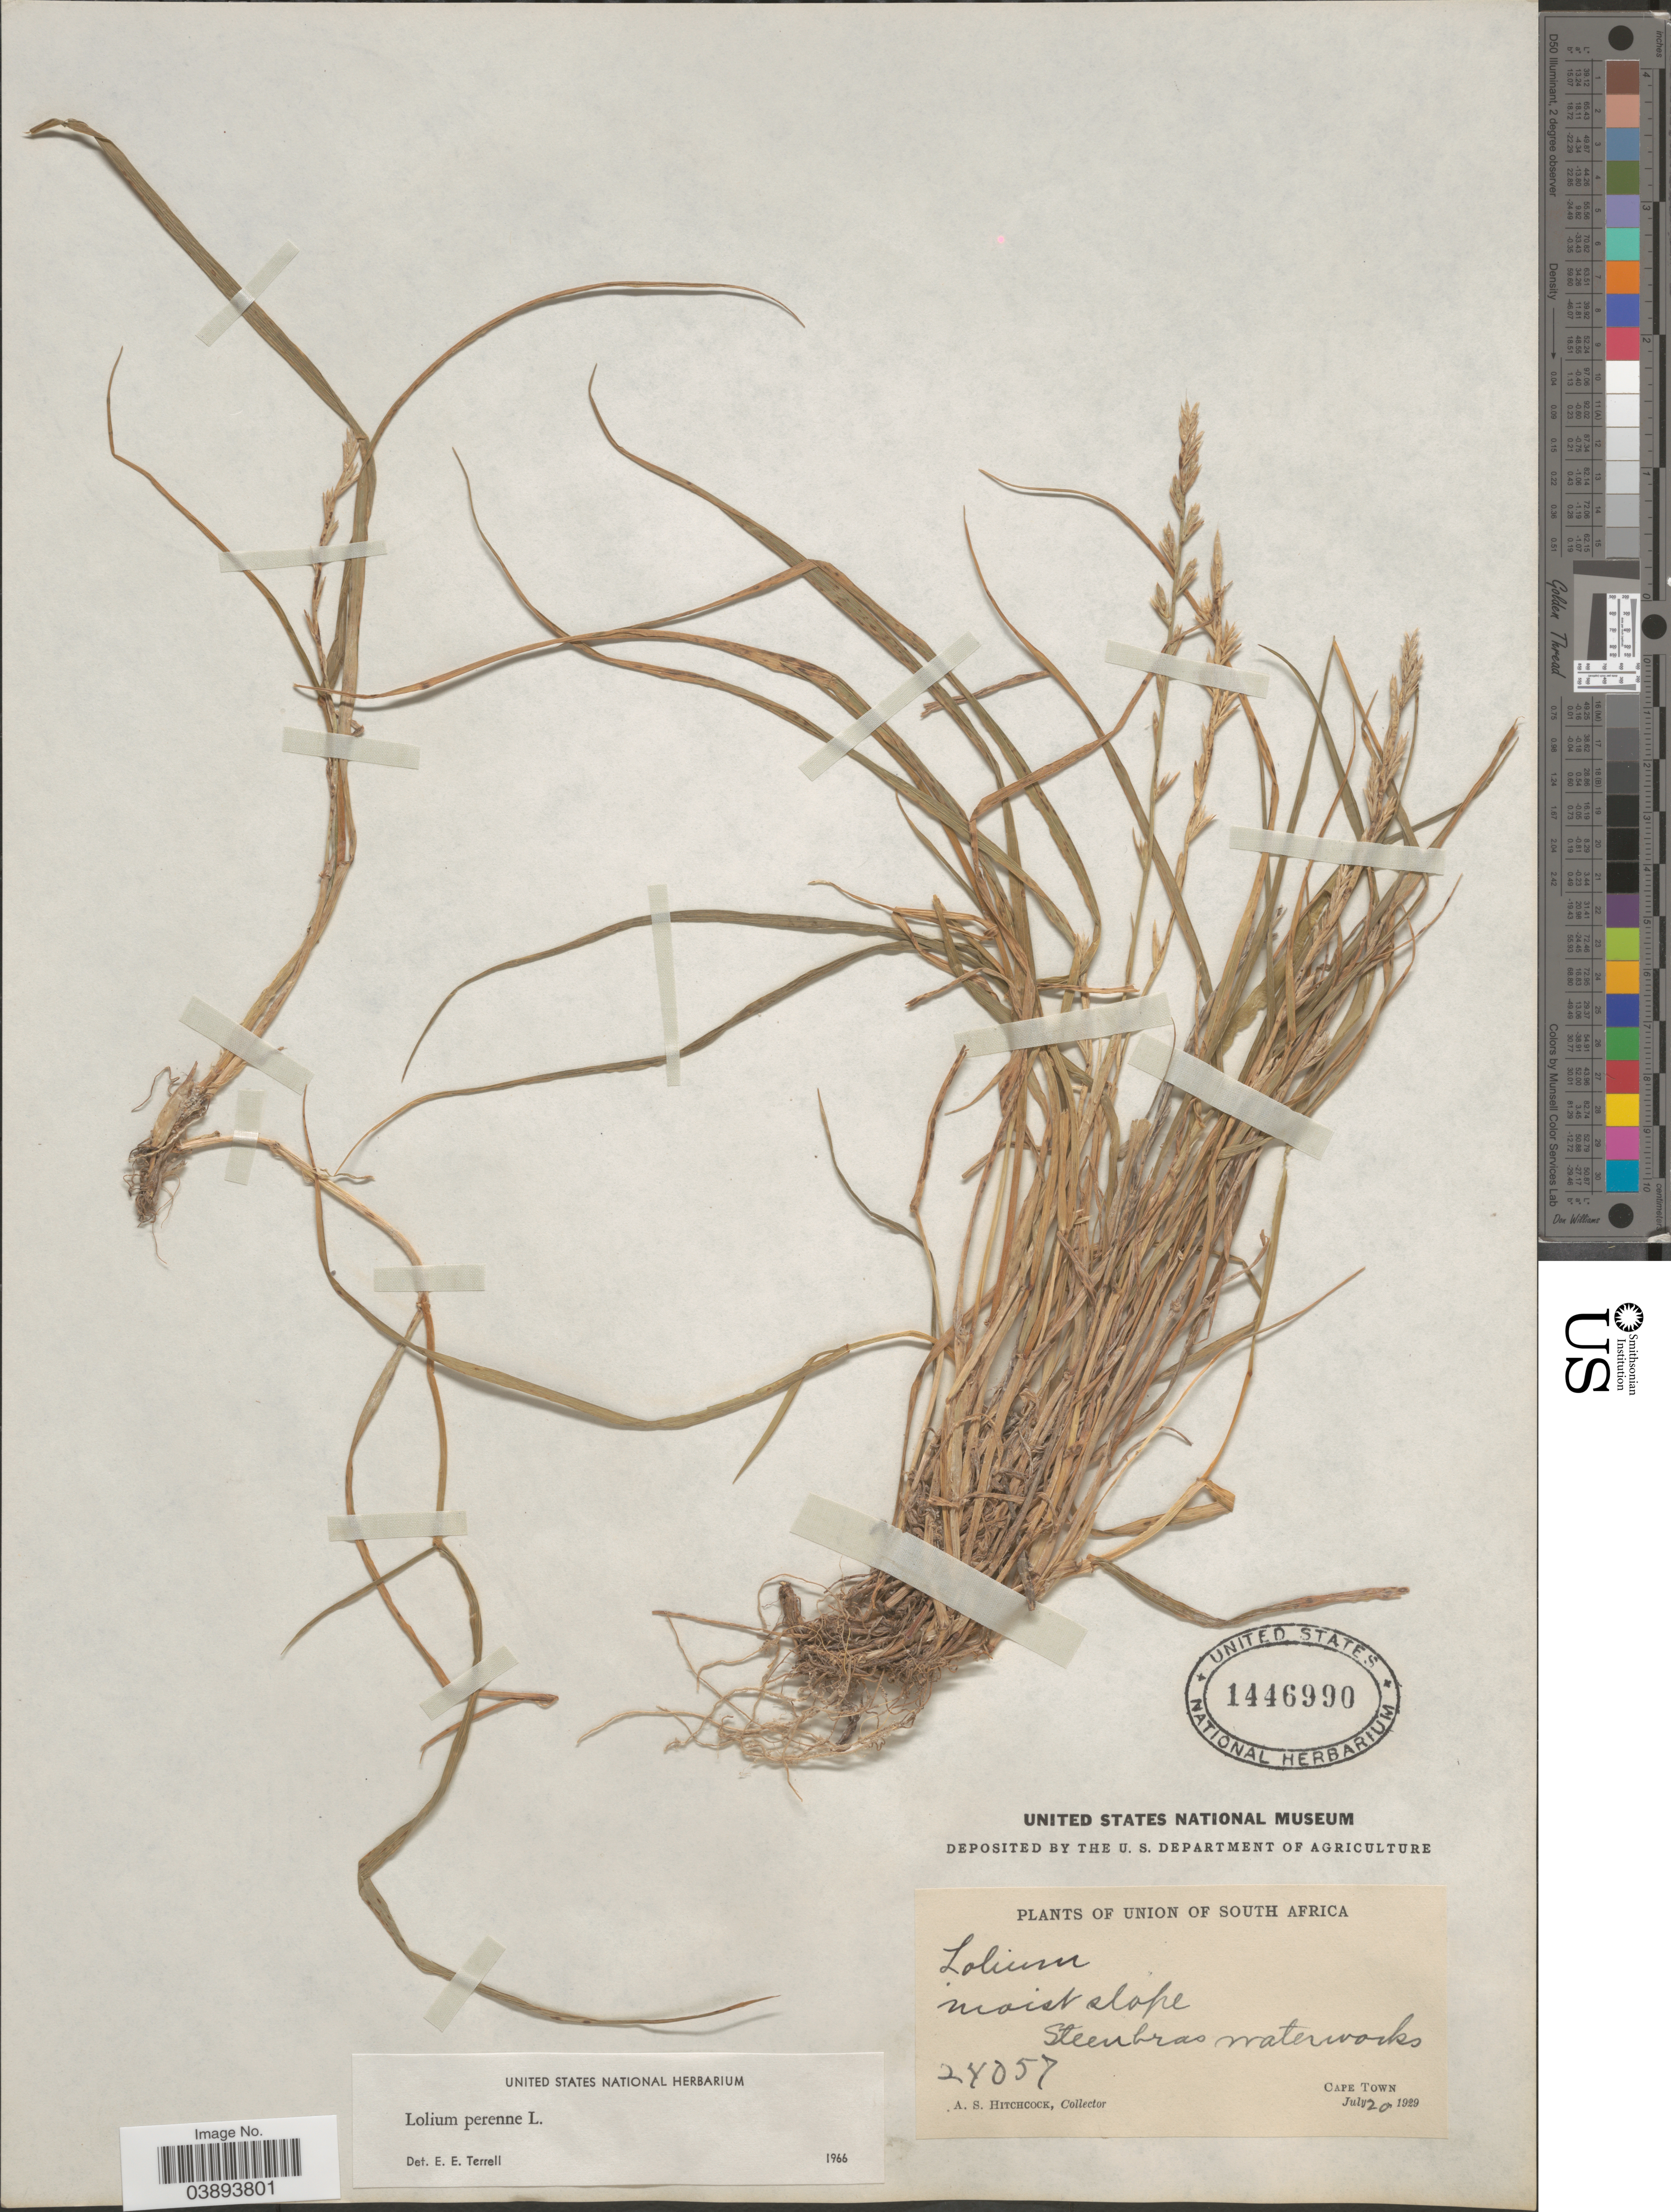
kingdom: Plantae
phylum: Tracheophyta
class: Liliopsida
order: Poales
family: Poaceae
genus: Lolium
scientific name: Lolium perenne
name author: L.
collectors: A. S. Hitchcock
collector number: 24057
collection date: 1929-07-20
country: South Africa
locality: Union of South Africa. Steenbras waterworks. Cape Town.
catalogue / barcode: US 1446990